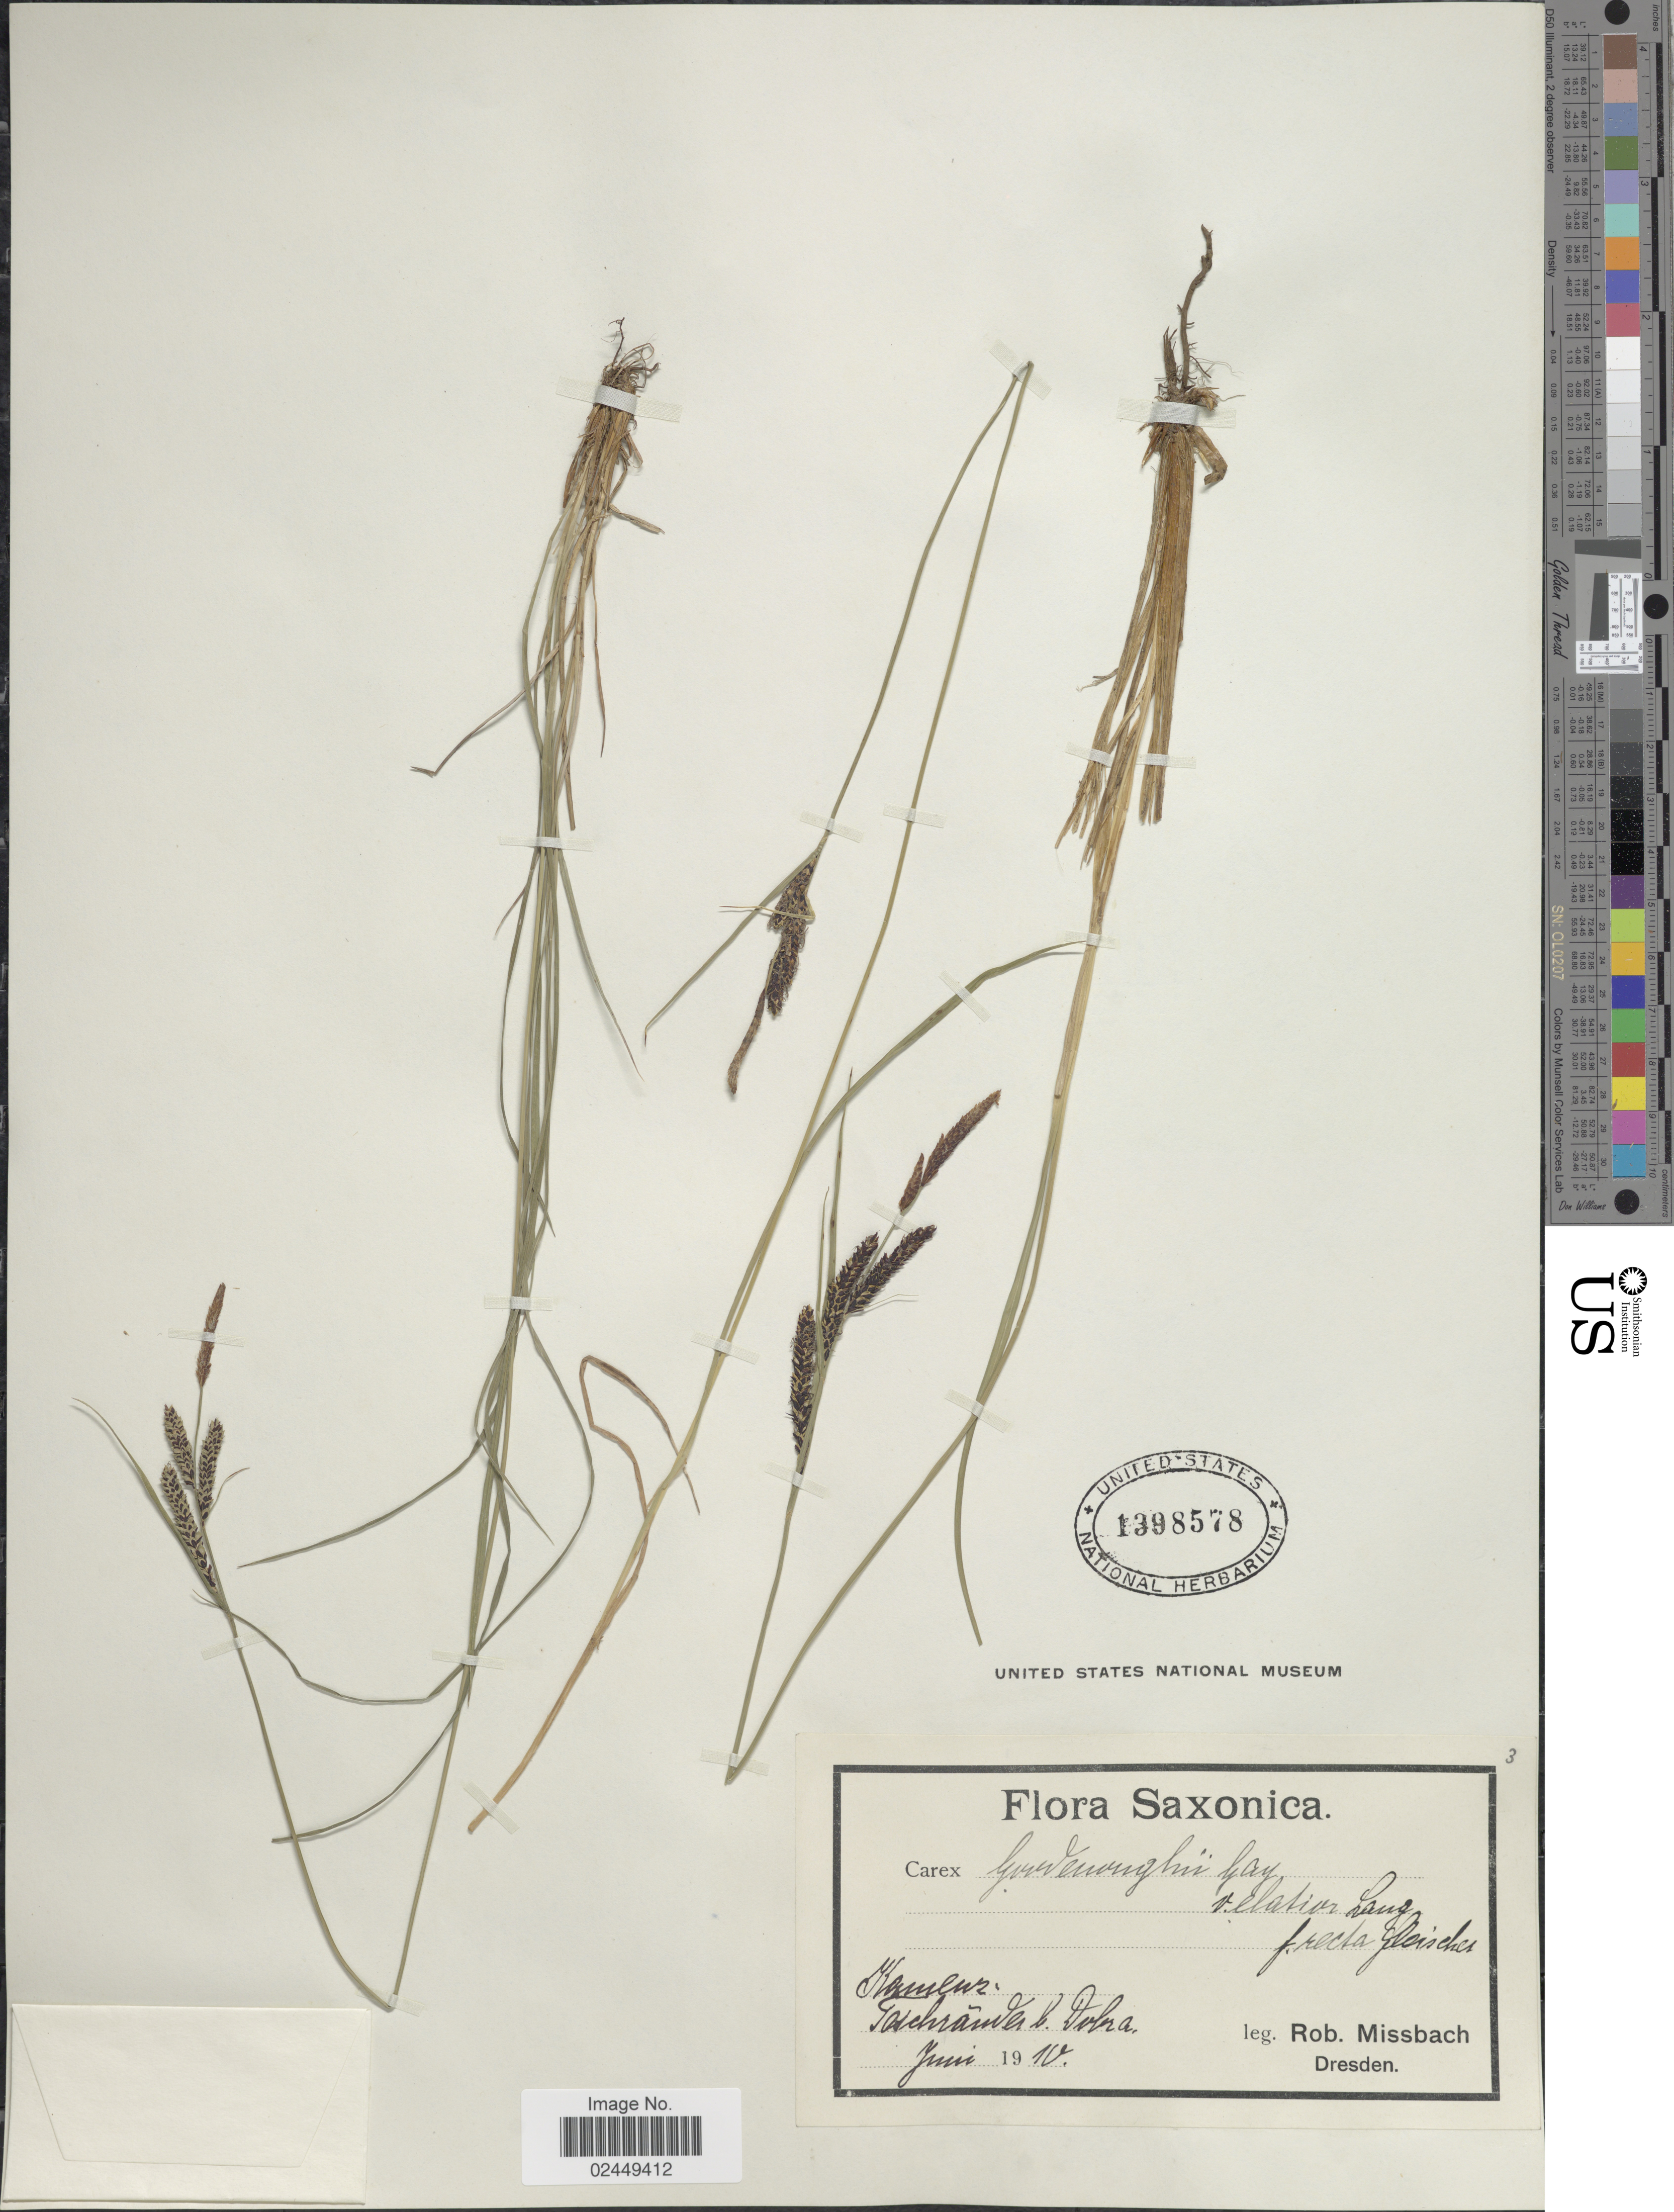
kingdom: Plantae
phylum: Tracheophyta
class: Liliopsida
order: Poales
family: Cyperaceae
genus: Carex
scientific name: Carex nigra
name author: (L.) Reichard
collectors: R. Missbach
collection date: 1910-06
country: Germany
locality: Saxonica, Kamenz, Teichrander b. Dobra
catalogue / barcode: US 1398578